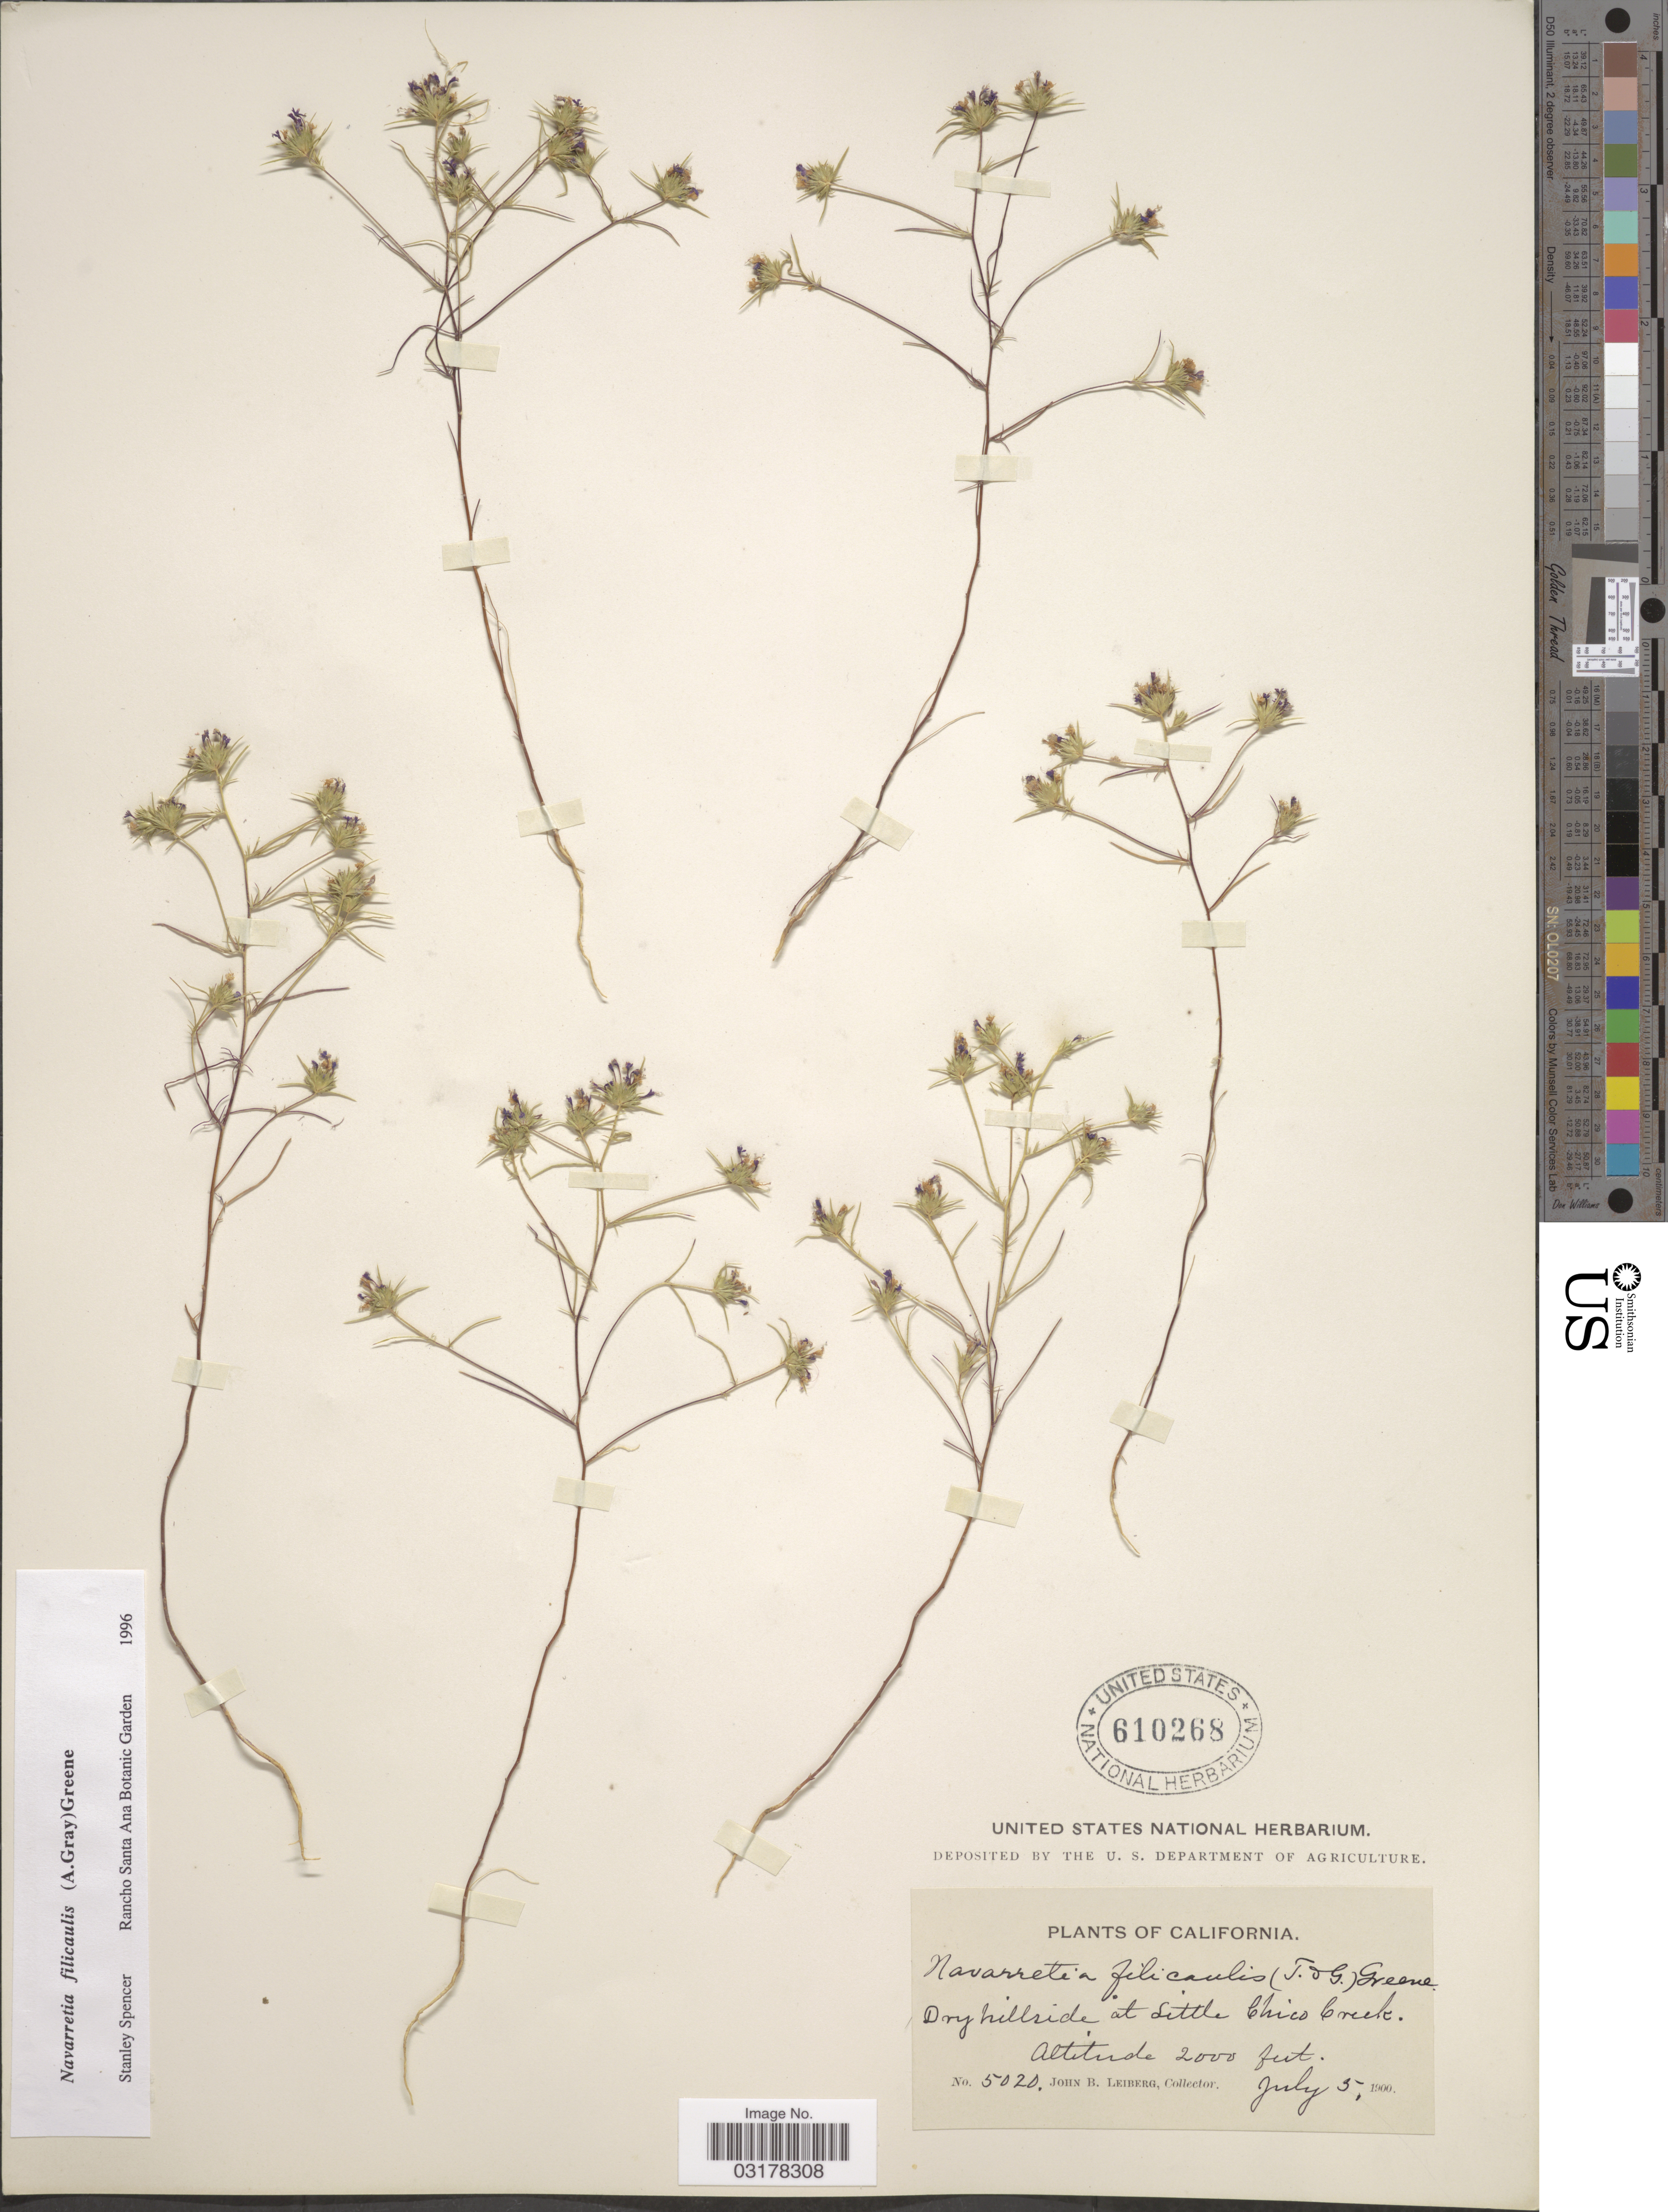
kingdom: Plantae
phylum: Tracheophyta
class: Magnoliopsida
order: Ericales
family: Polemoniaceae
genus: Navarretia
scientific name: Navarretia filicaulis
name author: (Torr. ex A. Gray) S.W. Greene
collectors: J. B. Leiberg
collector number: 5020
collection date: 1900-07-05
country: United States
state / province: California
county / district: Butte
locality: At Little Chico Creek.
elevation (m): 610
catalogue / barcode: US 610268